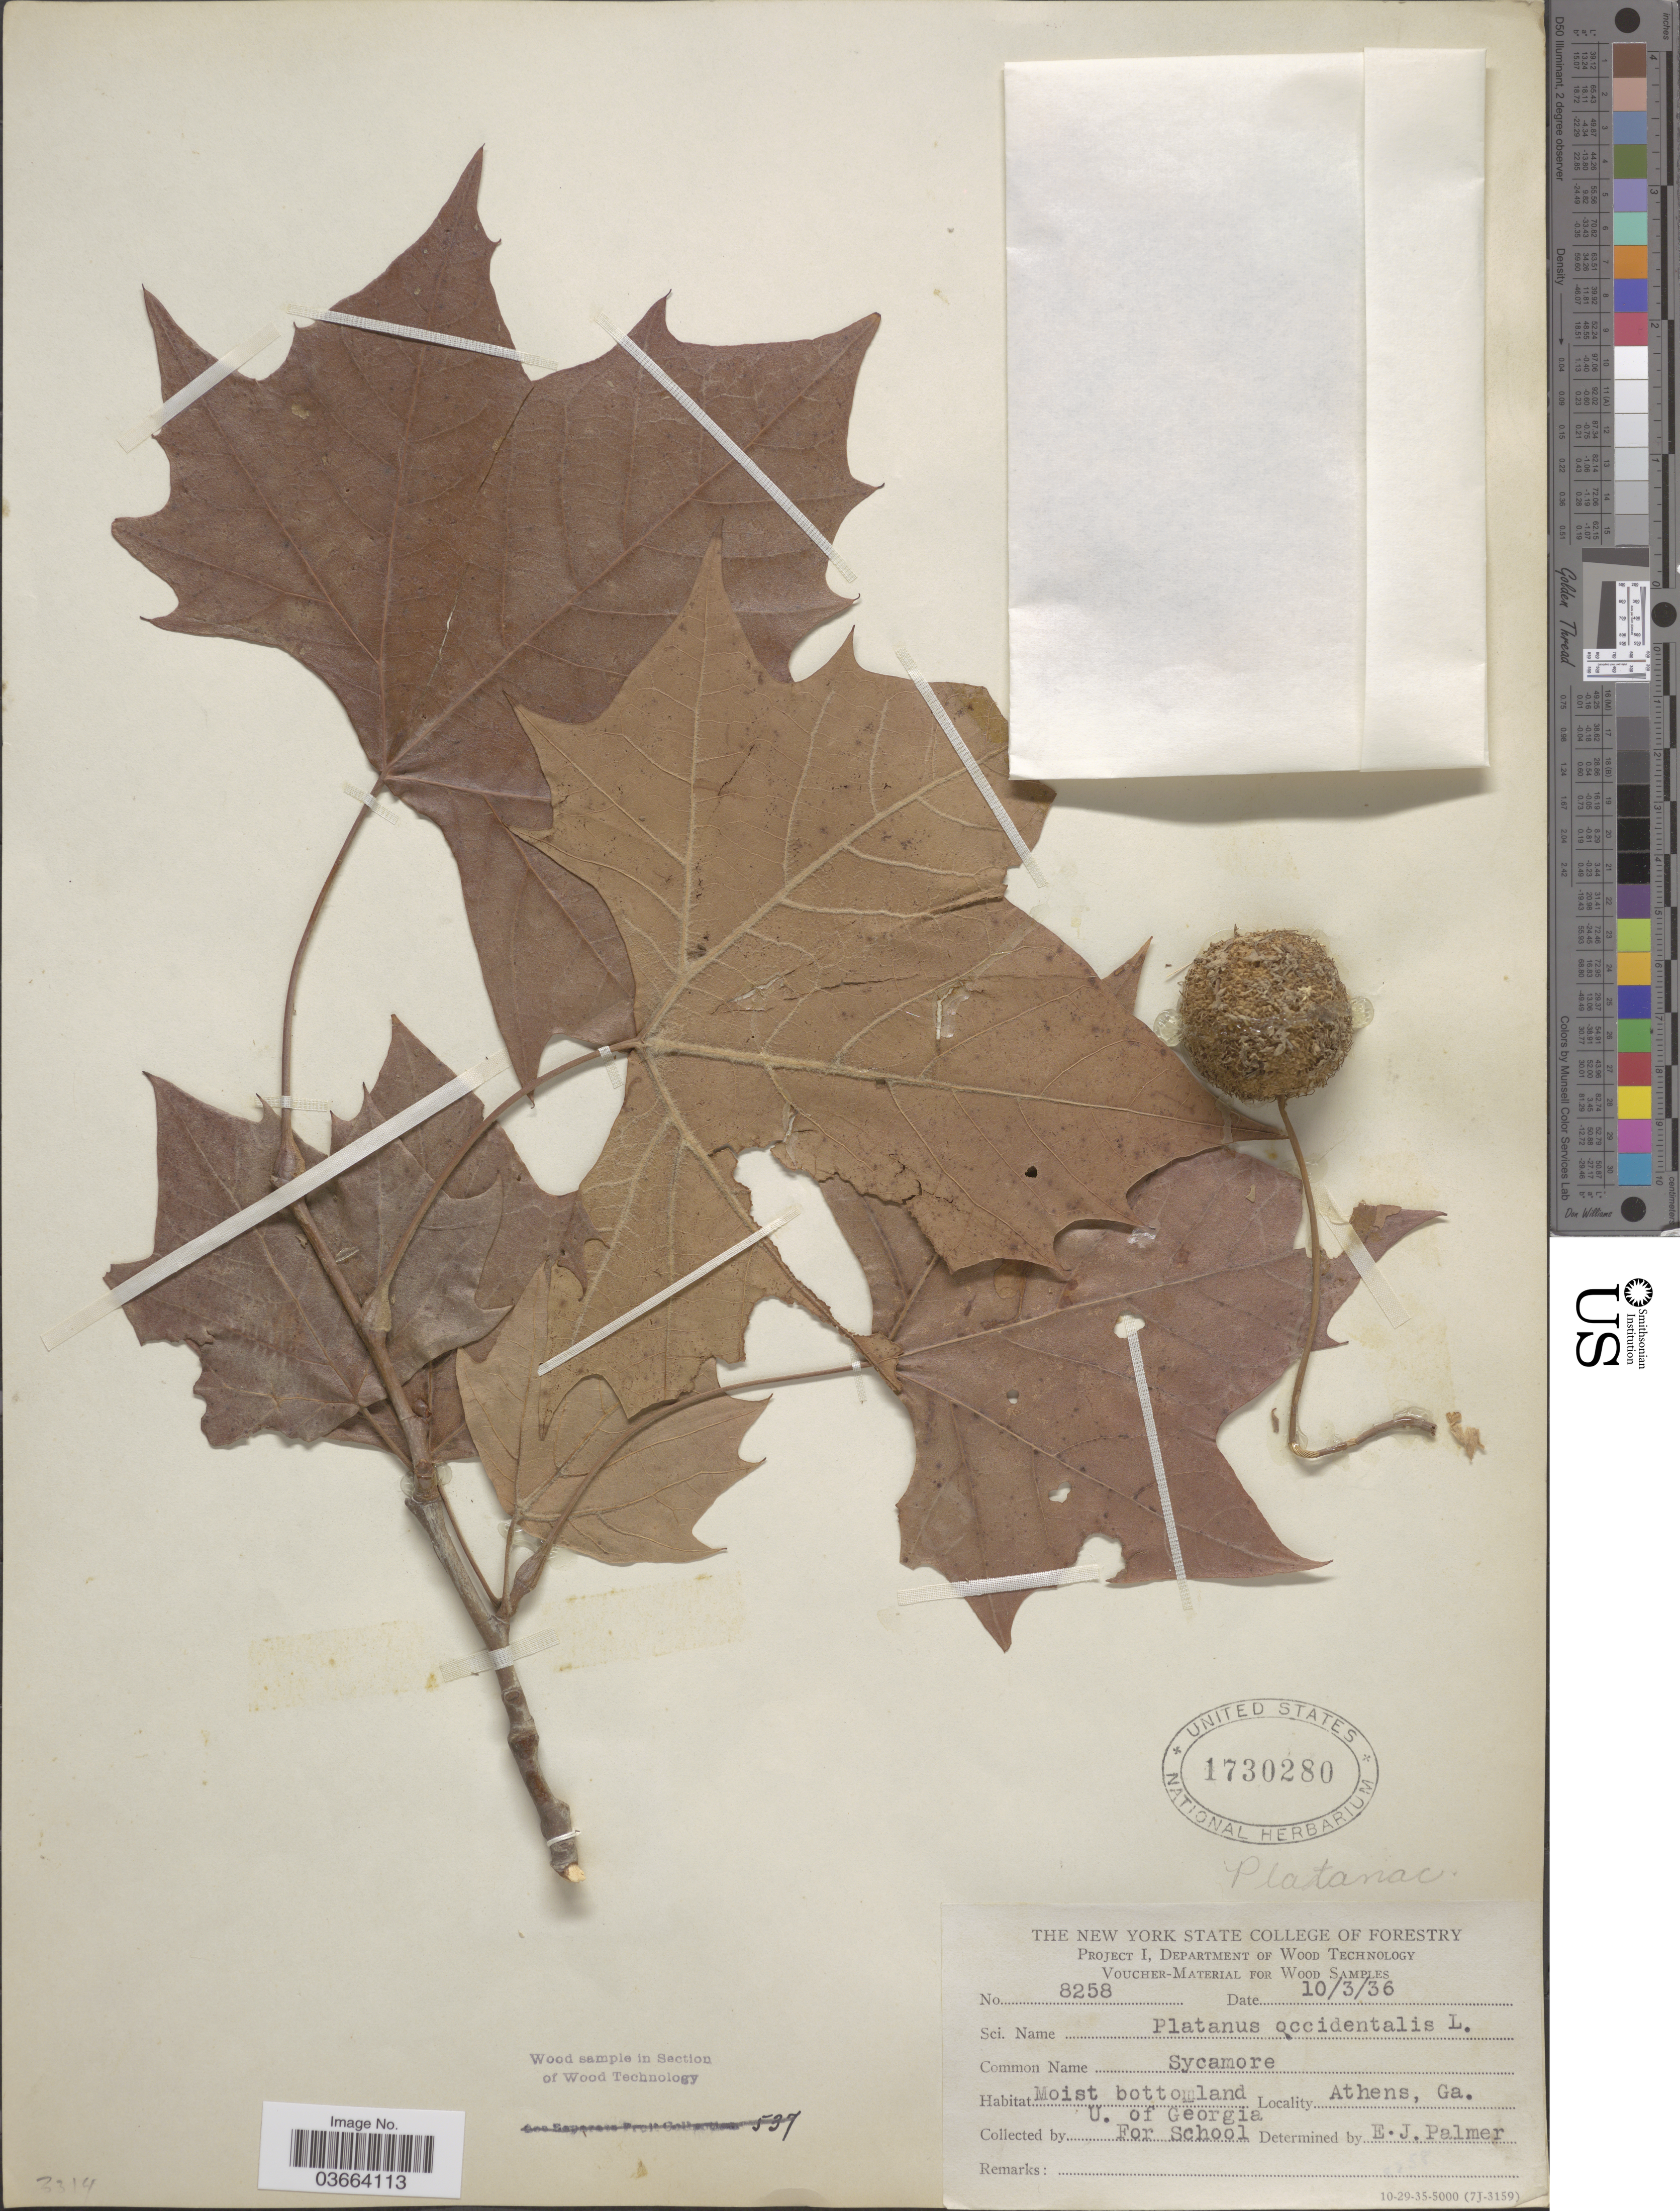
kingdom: Plantae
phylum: Tracheophyta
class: Magnoliopsida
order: Proteales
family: Platanaceae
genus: Platanus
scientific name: Platanus occidentalis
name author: L.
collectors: U. of Georgia For. School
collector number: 8258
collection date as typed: Transcribed d/m/y: 3/10/36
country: United States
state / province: Georgia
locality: Athens.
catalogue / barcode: US 1730280